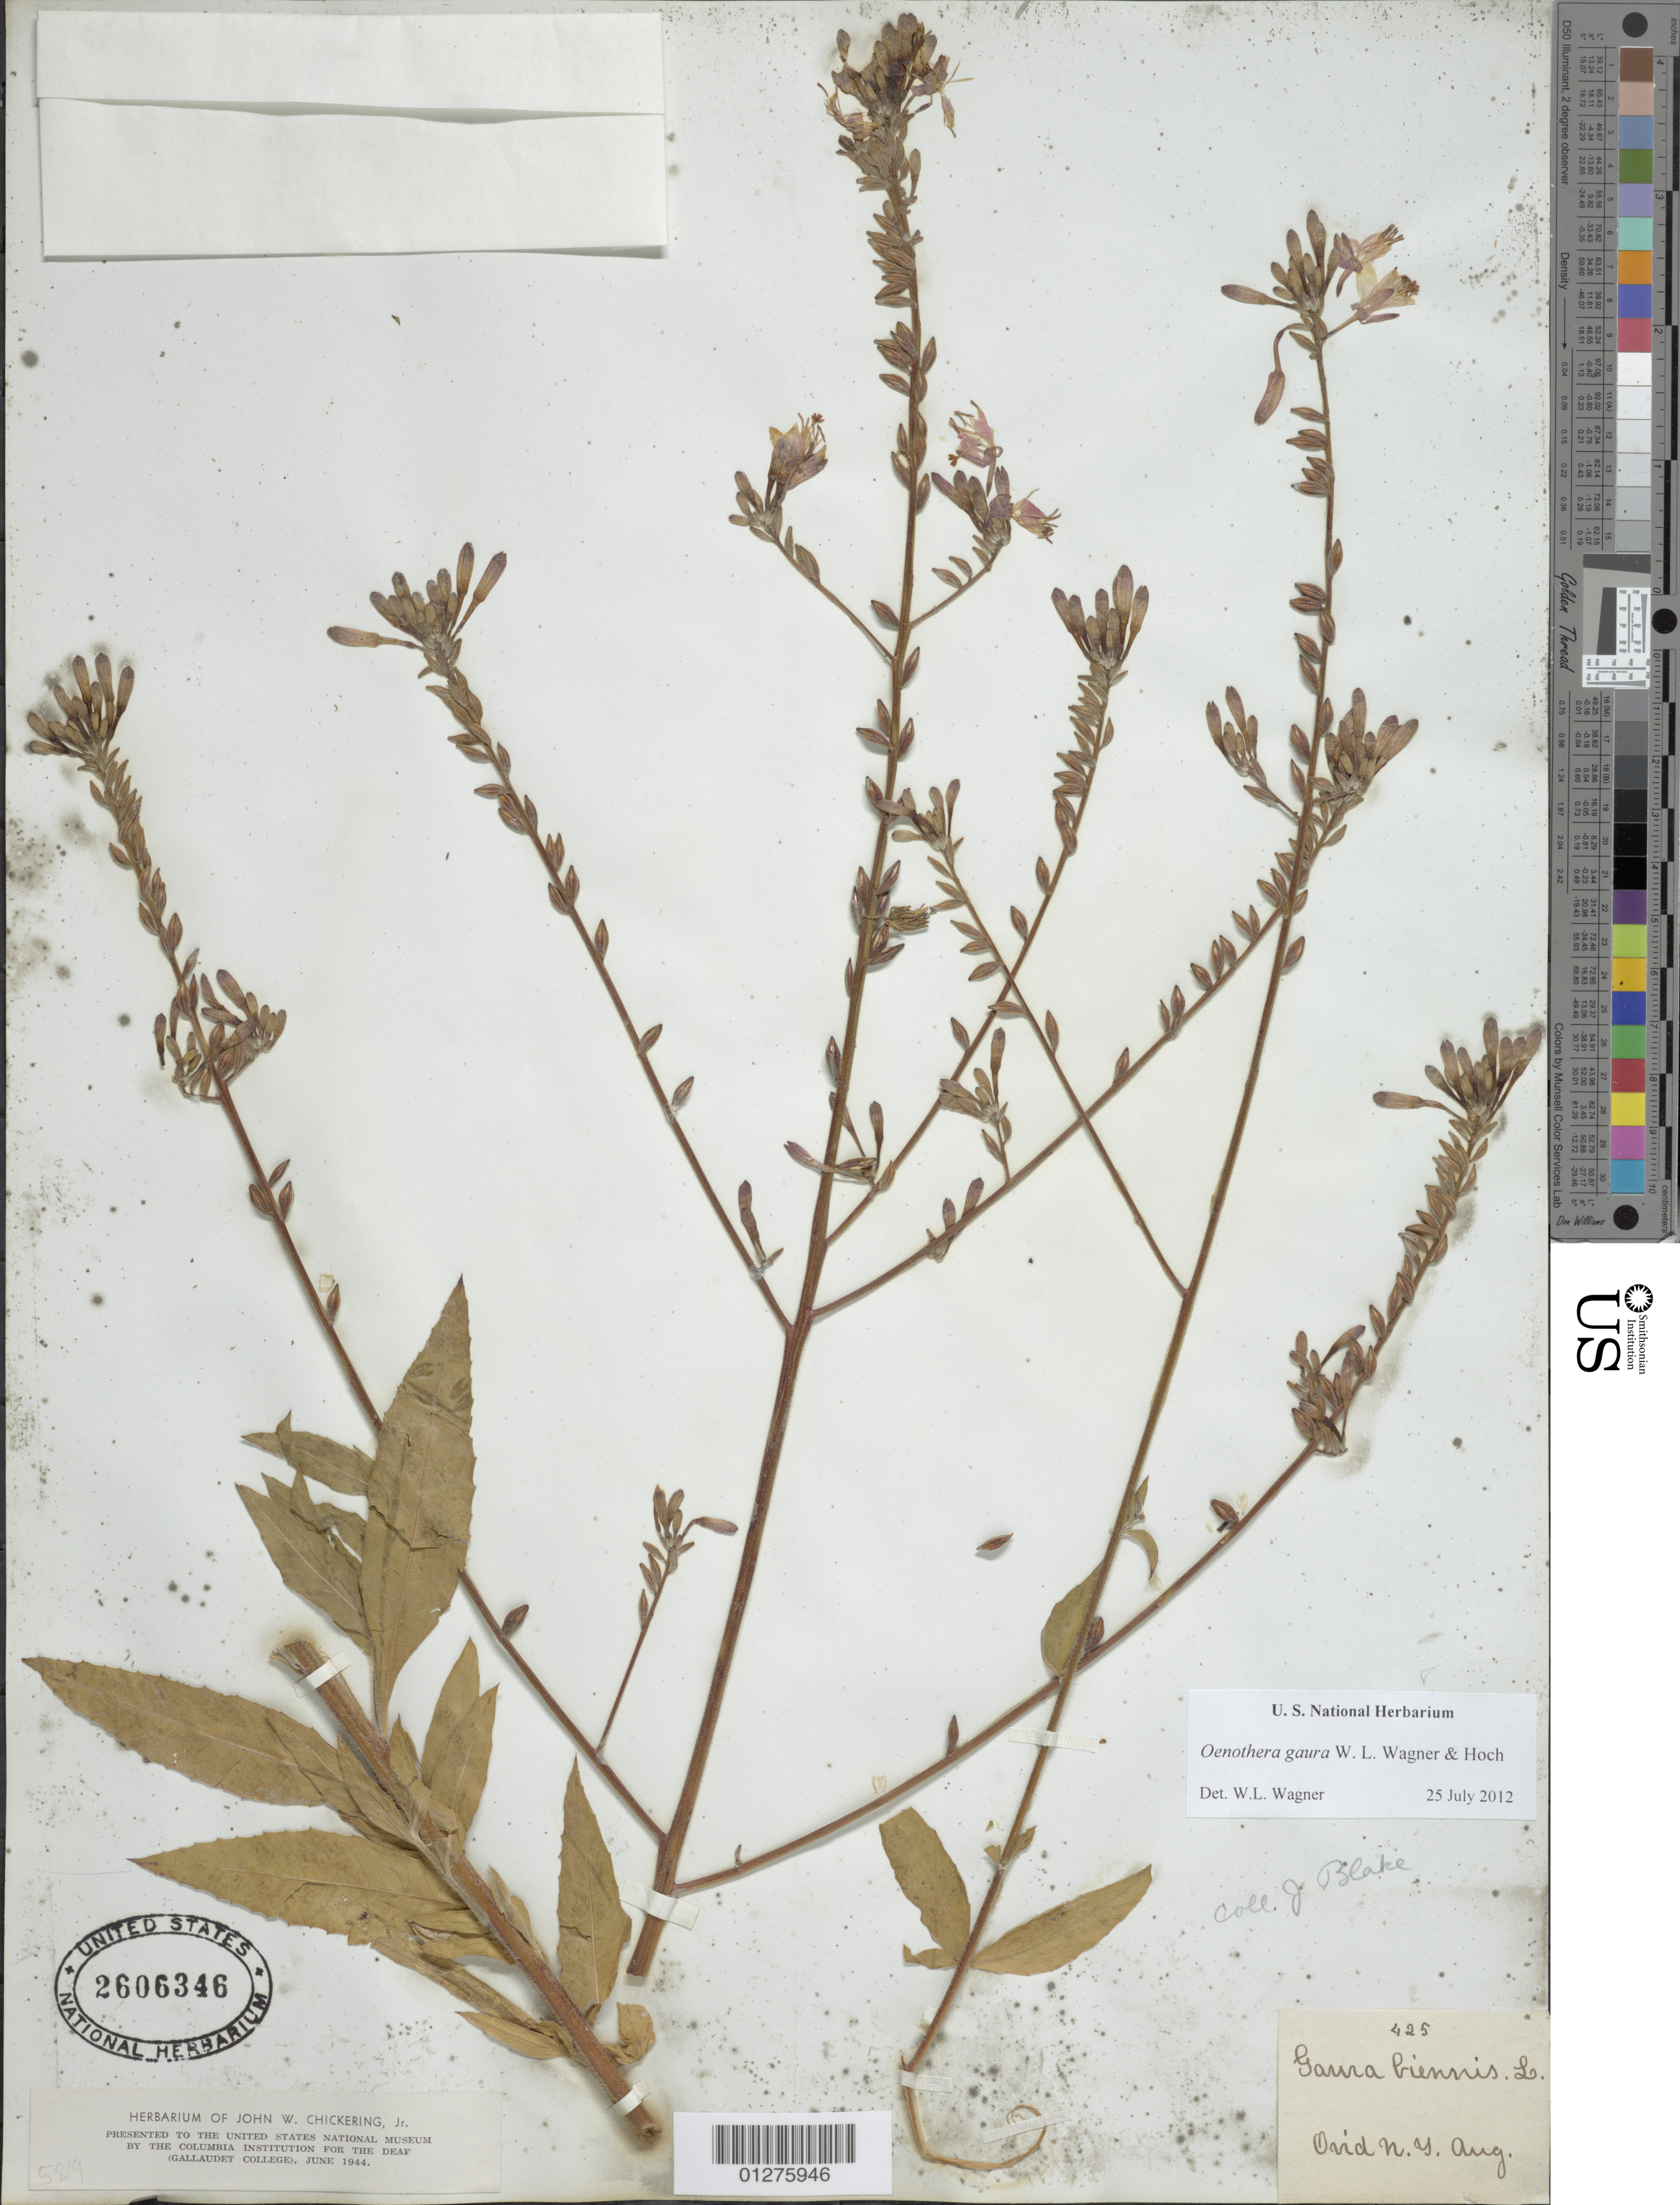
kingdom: Plantae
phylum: Tracheophyta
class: Magnoliopsida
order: Myrtales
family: Onagraceae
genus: Oenothera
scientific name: Oenothera gaura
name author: W.L. Wagner & Hoch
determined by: Wagner, W. L., (BOT), Smithsonian Institution - National Museum of Natural History (UNITED STATES)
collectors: J. Blake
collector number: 425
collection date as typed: Aug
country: United States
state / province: New York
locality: Ovid.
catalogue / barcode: US 2606346